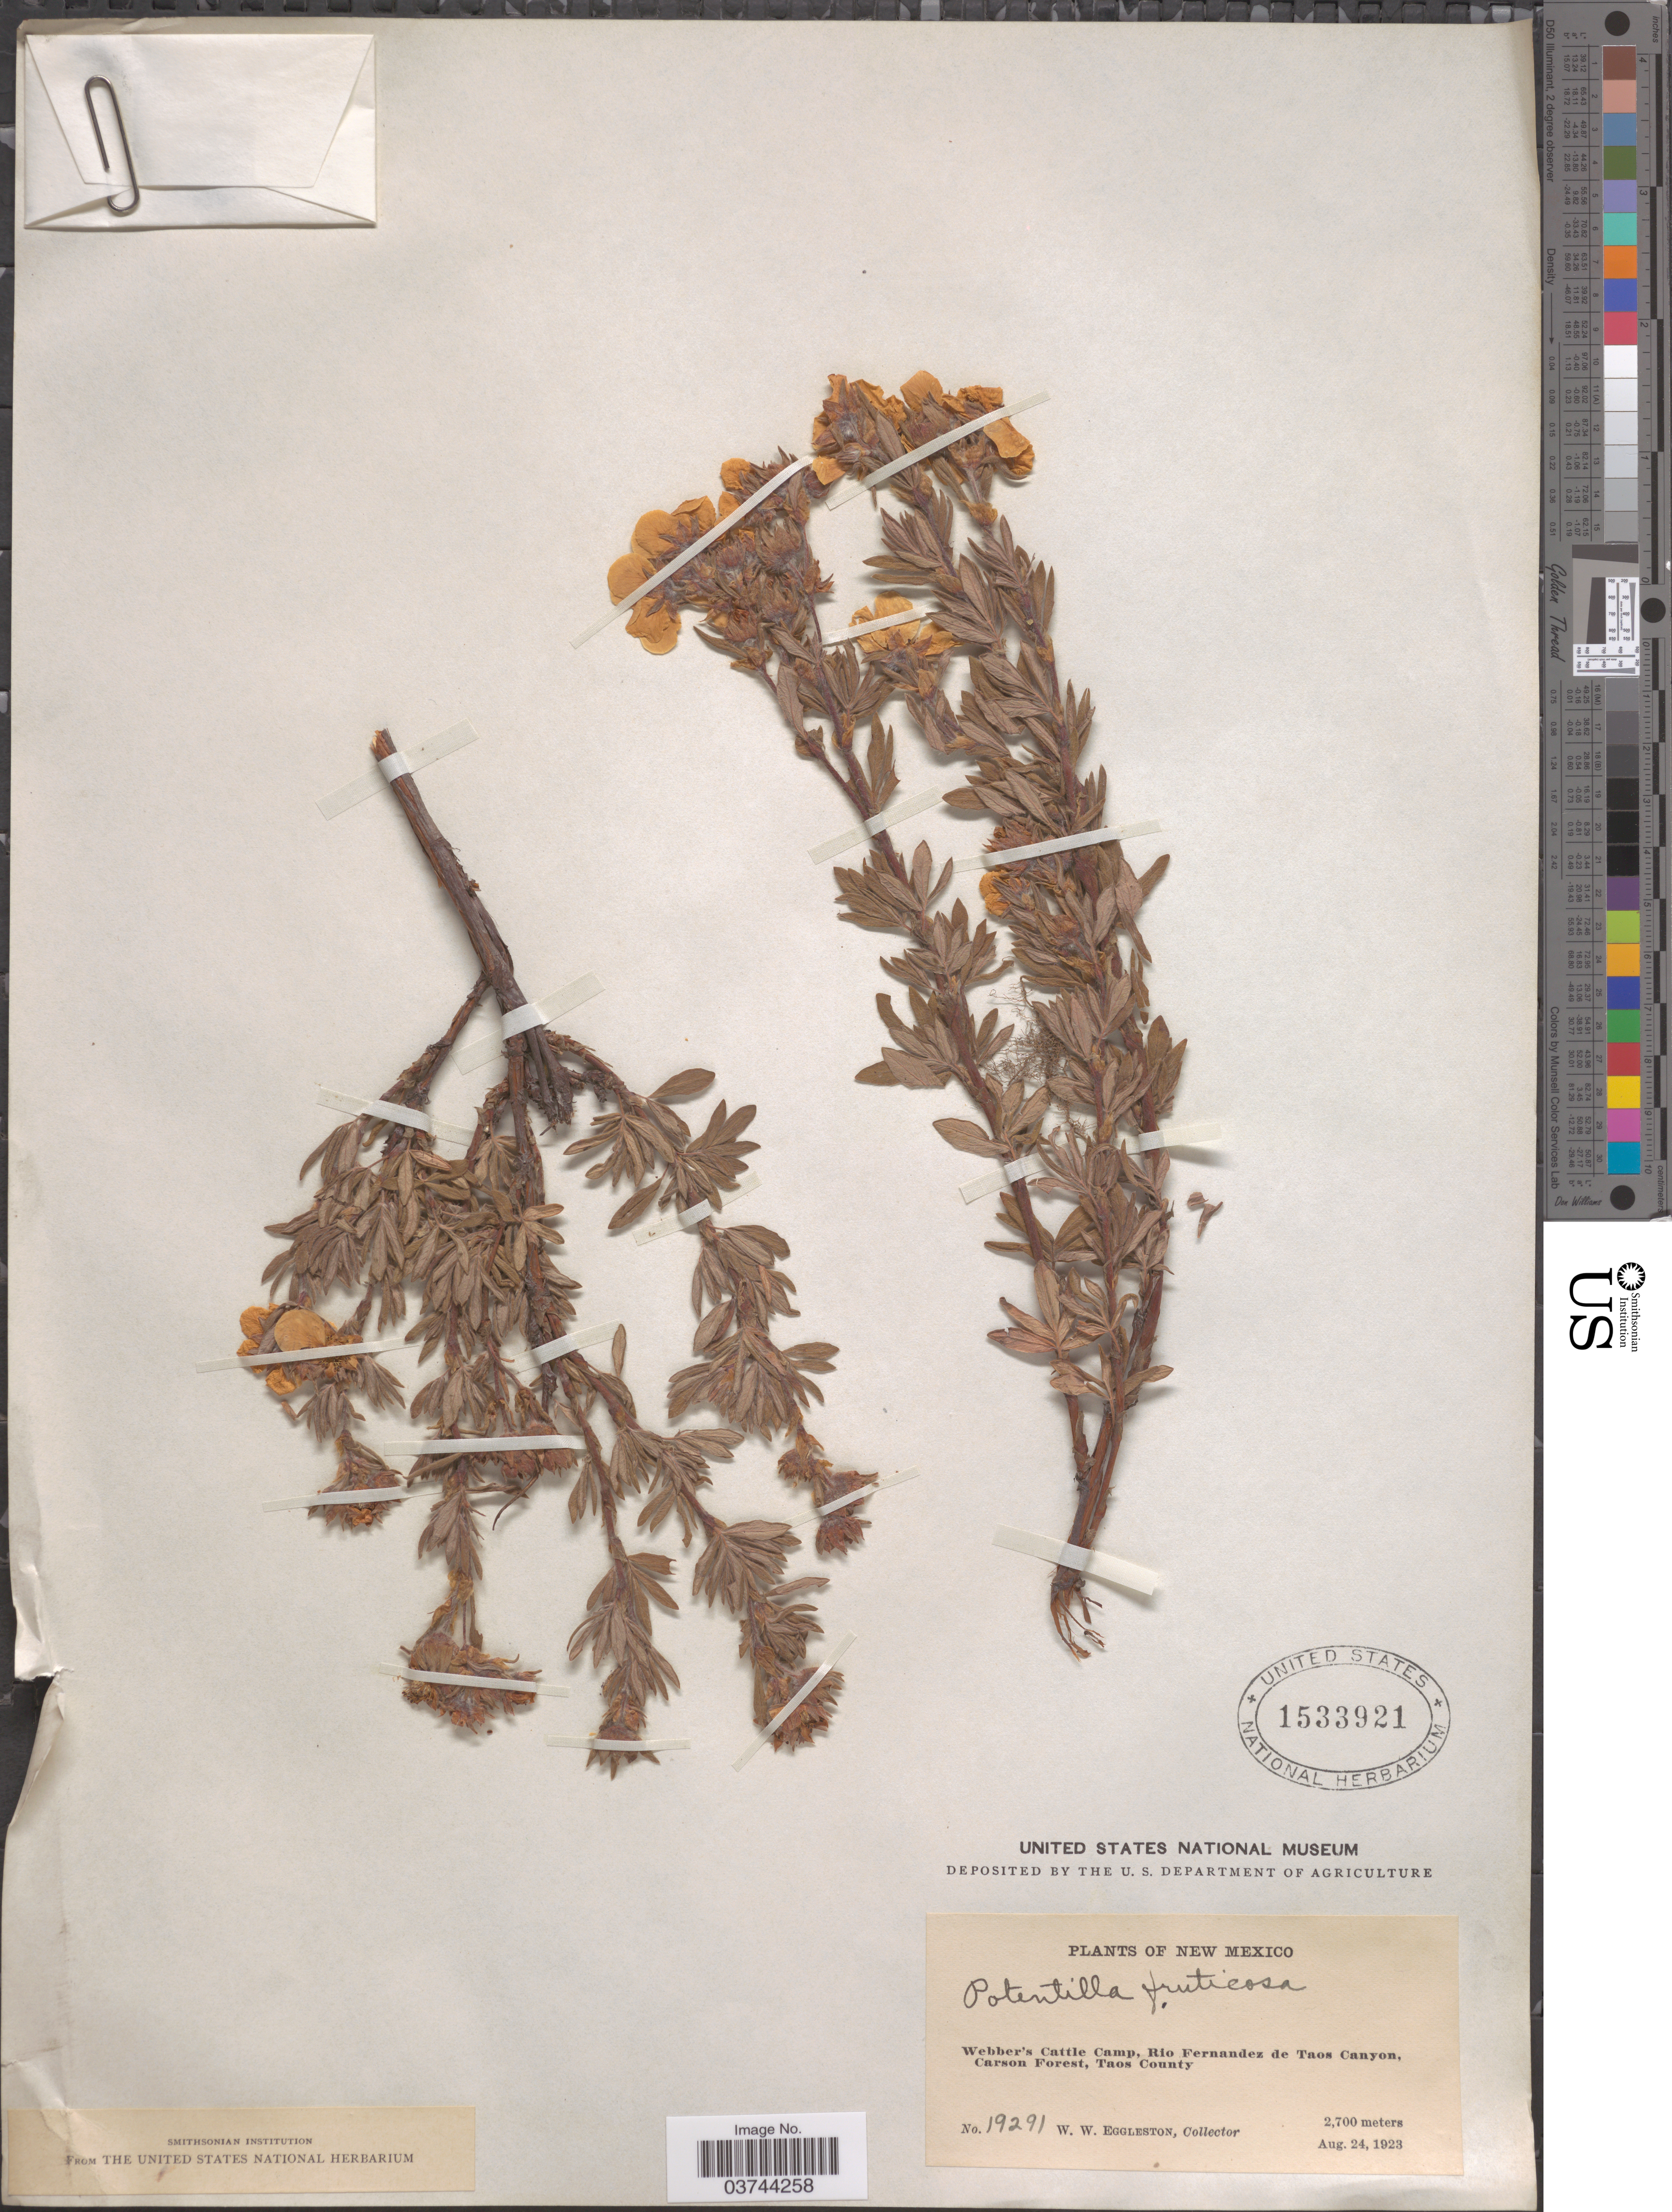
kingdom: Plantae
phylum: Tracheophyta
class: Magnoliopsida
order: Rosales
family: Rosaceae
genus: Dasiphora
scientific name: Dasiphora fruticosa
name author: (L.) Rydb.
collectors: W. W. Eggleston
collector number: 19291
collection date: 1923-08-24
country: United States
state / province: New Mexico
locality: Webber's Cattle Camp, Rio Fernandez de Taos Canyon, Carson Forest, Taos County.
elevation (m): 2700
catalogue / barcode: US 1533921